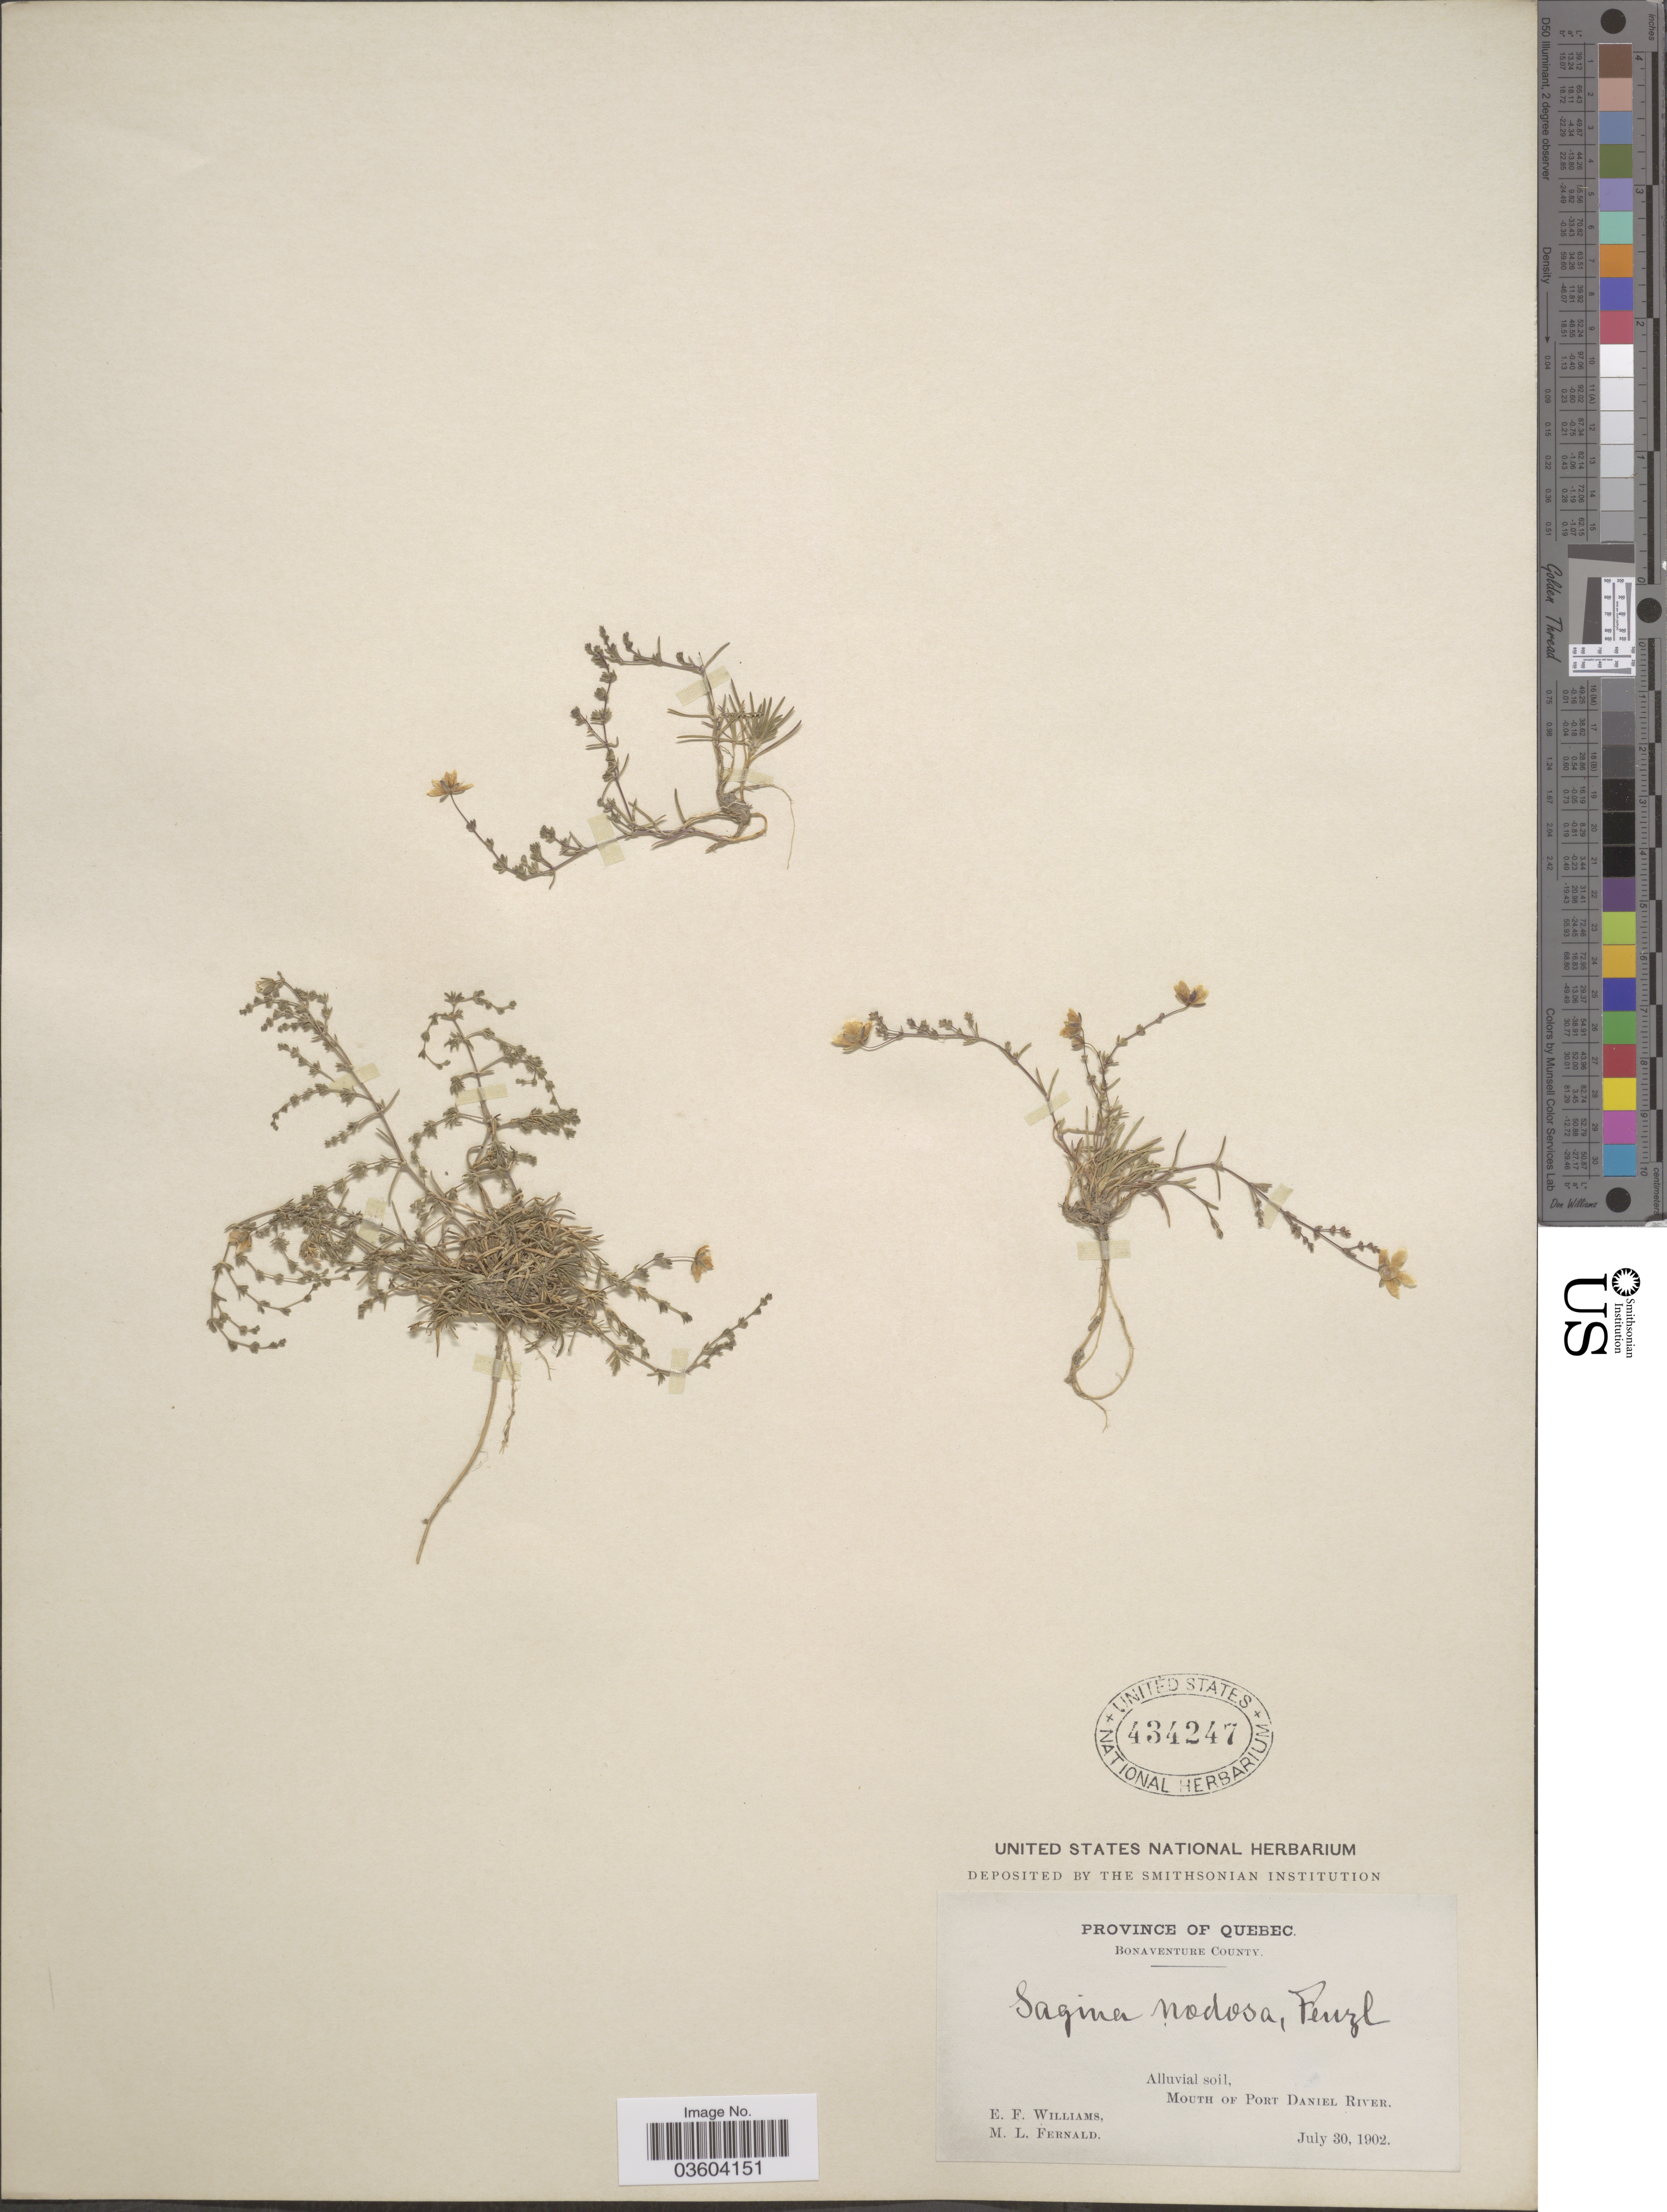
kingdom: Plantae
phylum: Tracheophyta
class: Magnoliopsida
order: Caryophyllales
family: Caryophyllaceae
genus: Sagina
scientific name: Sagina nodosa var. pubescens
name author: Mert. & W.D.J. Koch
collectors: E. Williams & M. L. Fernald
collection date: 1902-07-30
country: Canada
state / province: Quebec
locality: Bonaventure County. Mouth of Port Daniel River.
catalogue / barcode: US 343247